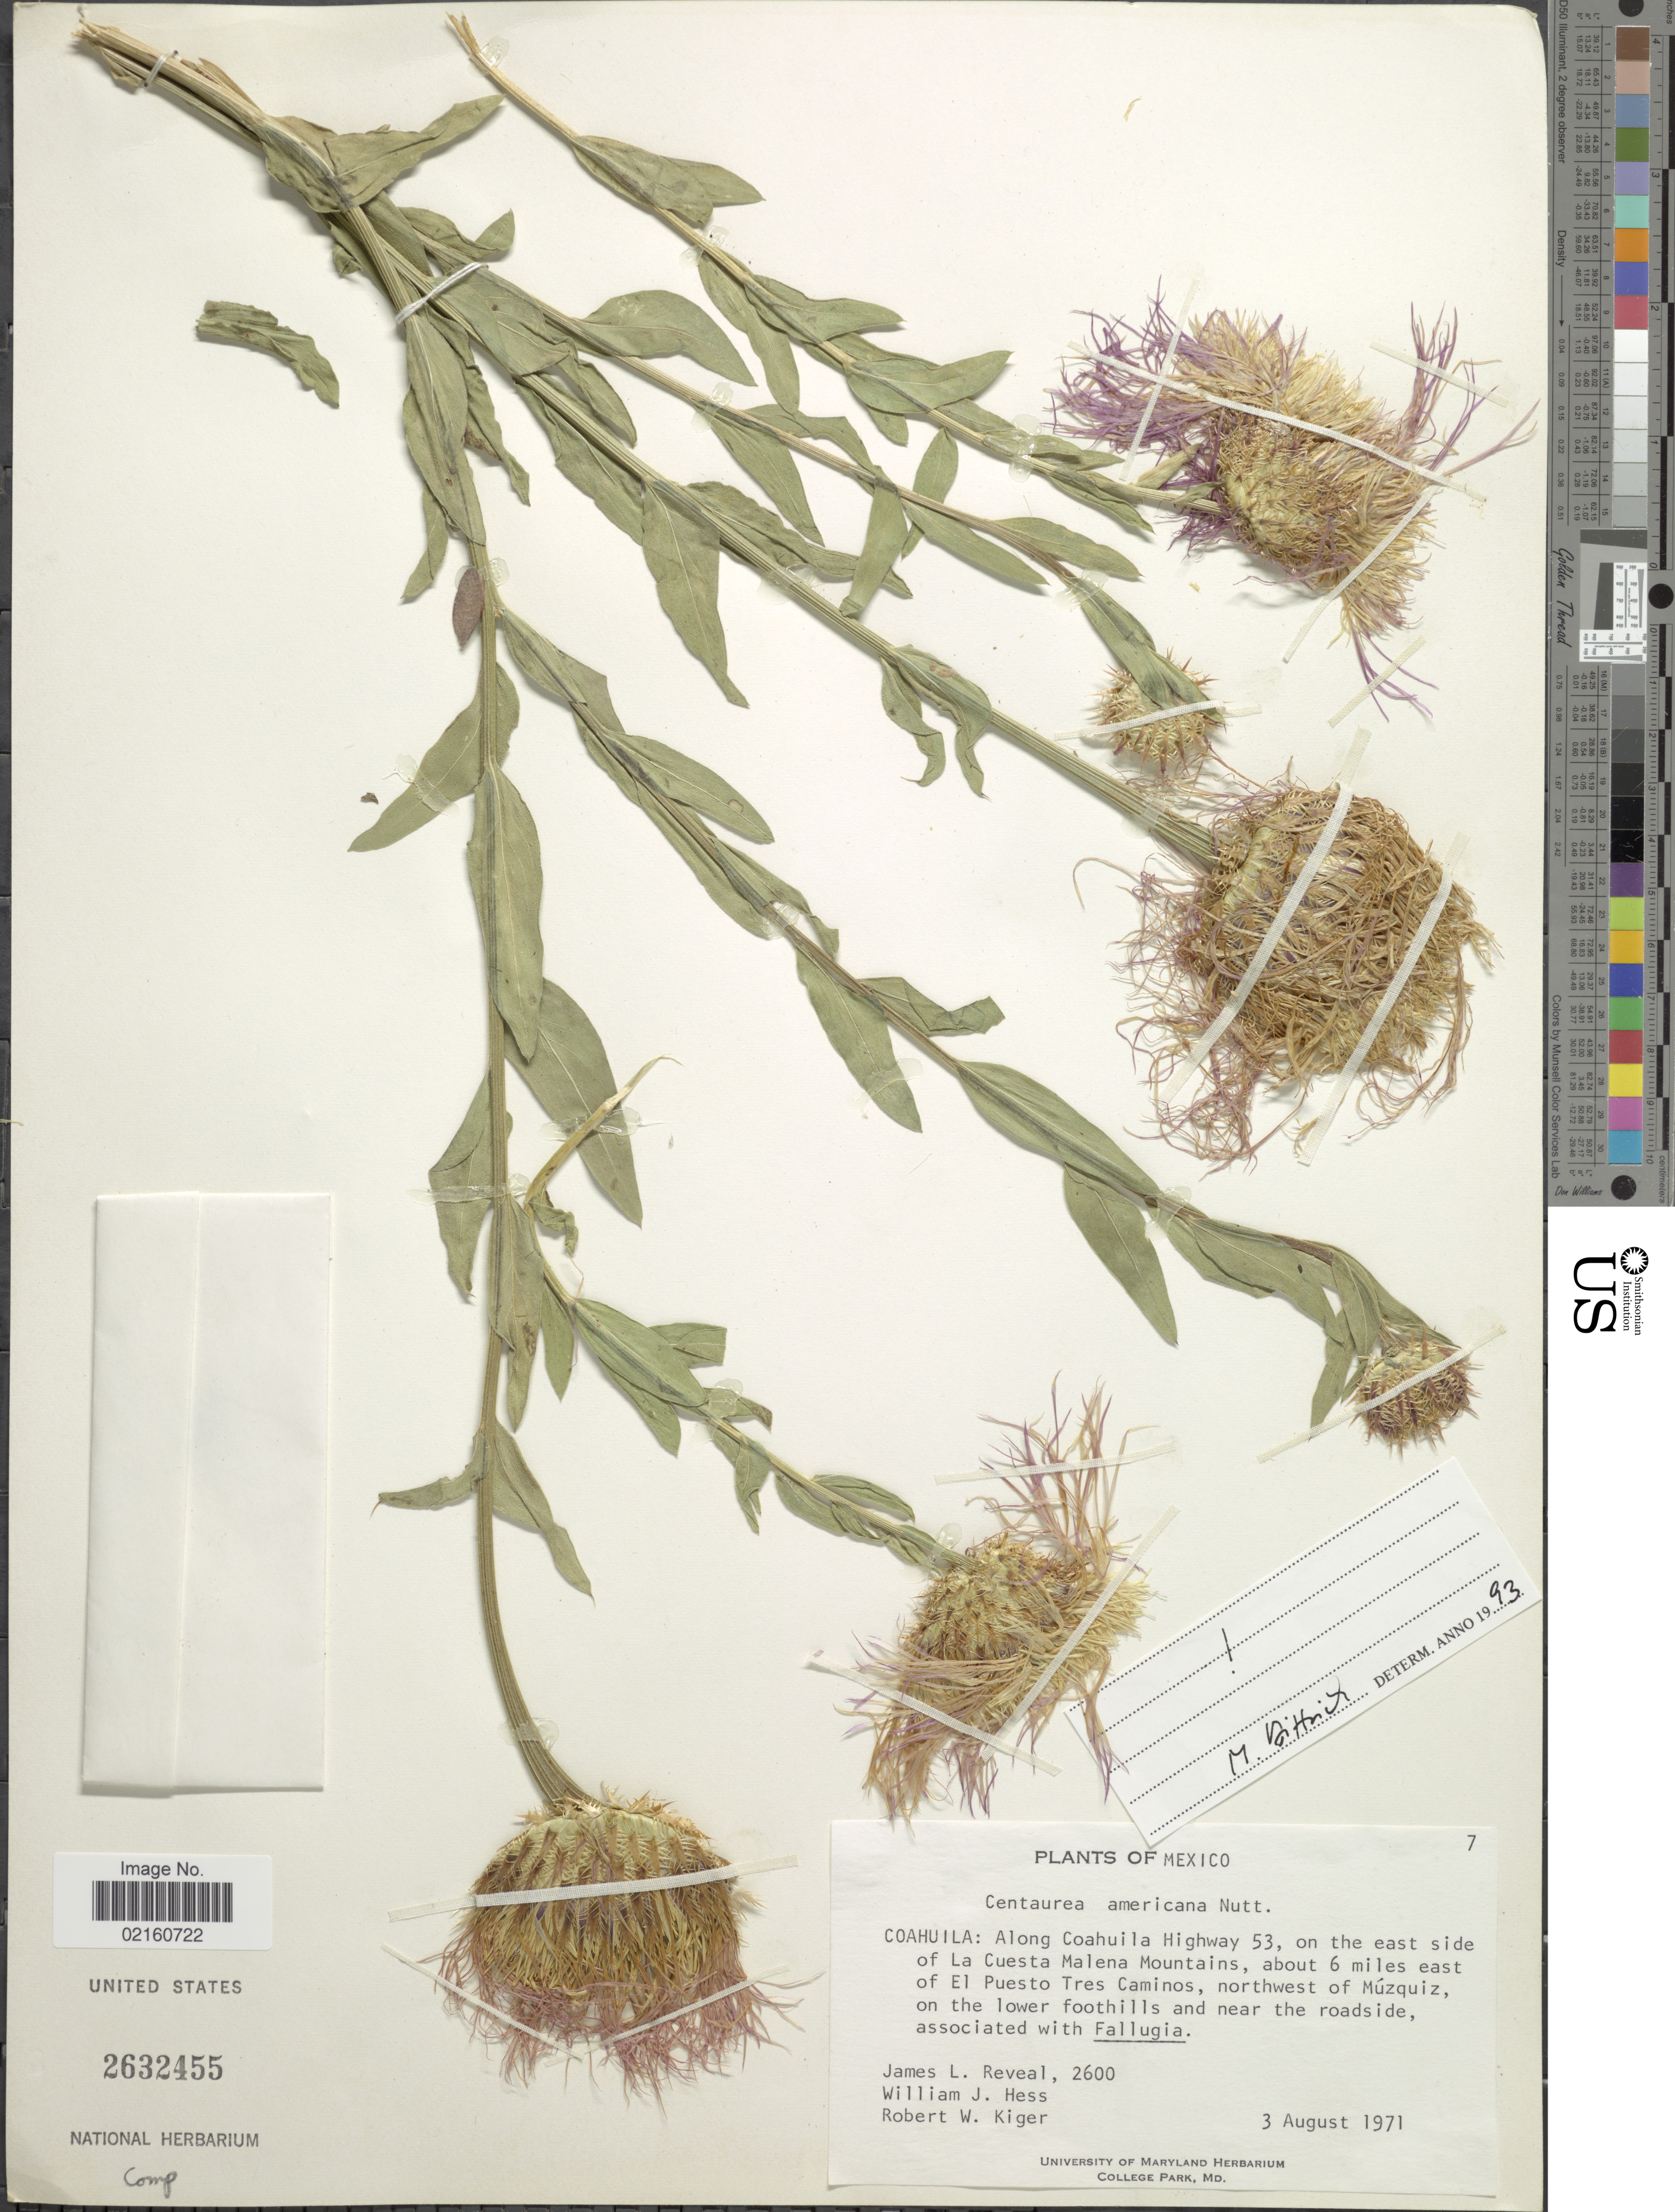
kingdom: Plantae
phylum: Tracheophyta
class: Magnoliopsida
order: Asterales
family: Asteraceae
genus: Plectocephalus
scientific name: Plectocephalus americanus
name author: (Nutt.) D. Don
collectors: J. L. Reveal, W. Hess & R. Kiger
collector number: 2600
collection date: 1971-08-03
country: Mexico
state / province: Coahuila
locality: Along Coahuila Highway 53, on the east side of La Cuesta Malena Mountains, about 6 miles east of El Puesto Tres Caminos, northwest of Muzquiz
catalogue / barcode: US 2632455